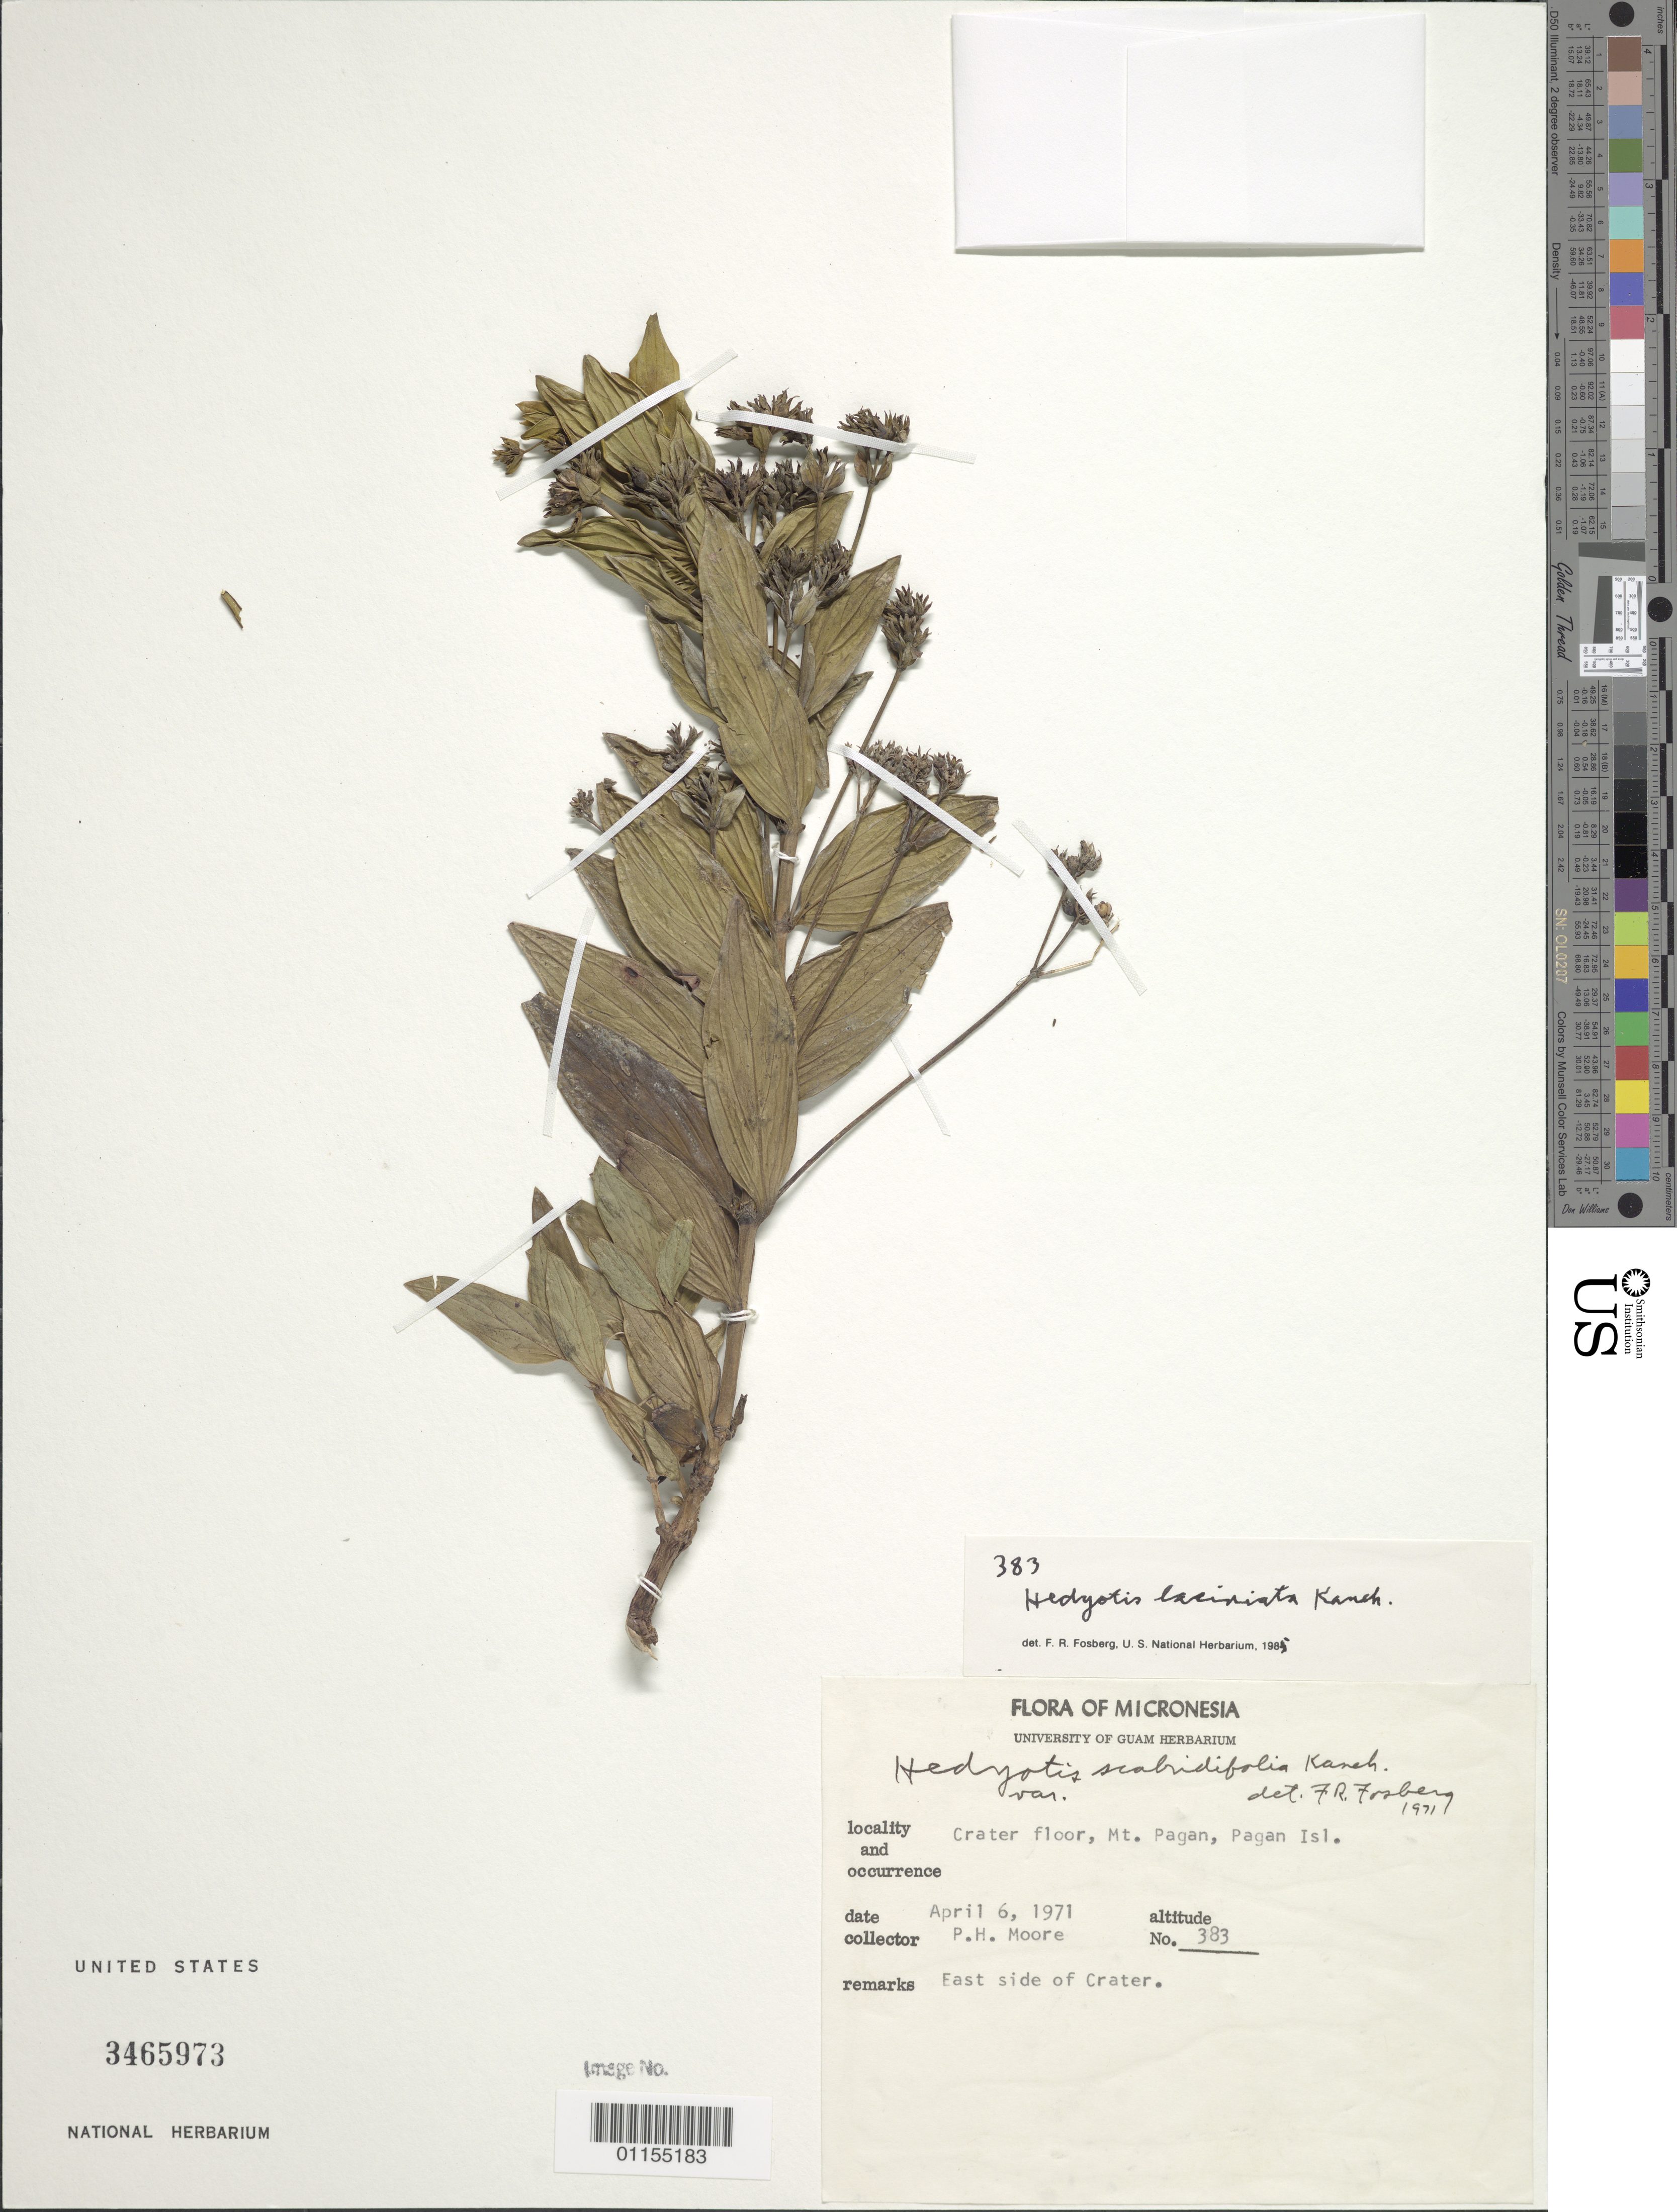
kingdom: Plantae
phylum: Tracheophyta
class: Magnoliopsida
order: Gentianales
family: Rubiaceae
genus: Hedyotis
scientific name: Hedyotis laciniata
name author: Kaneh.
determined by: Fosberg, F. R.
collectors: P. H. Moore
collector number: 383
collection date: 1971-04-06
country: Northern Mariana Islands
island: Pagan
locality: Crater floor, Mt. Pagan, east side of crater.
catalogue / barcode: US 3465973